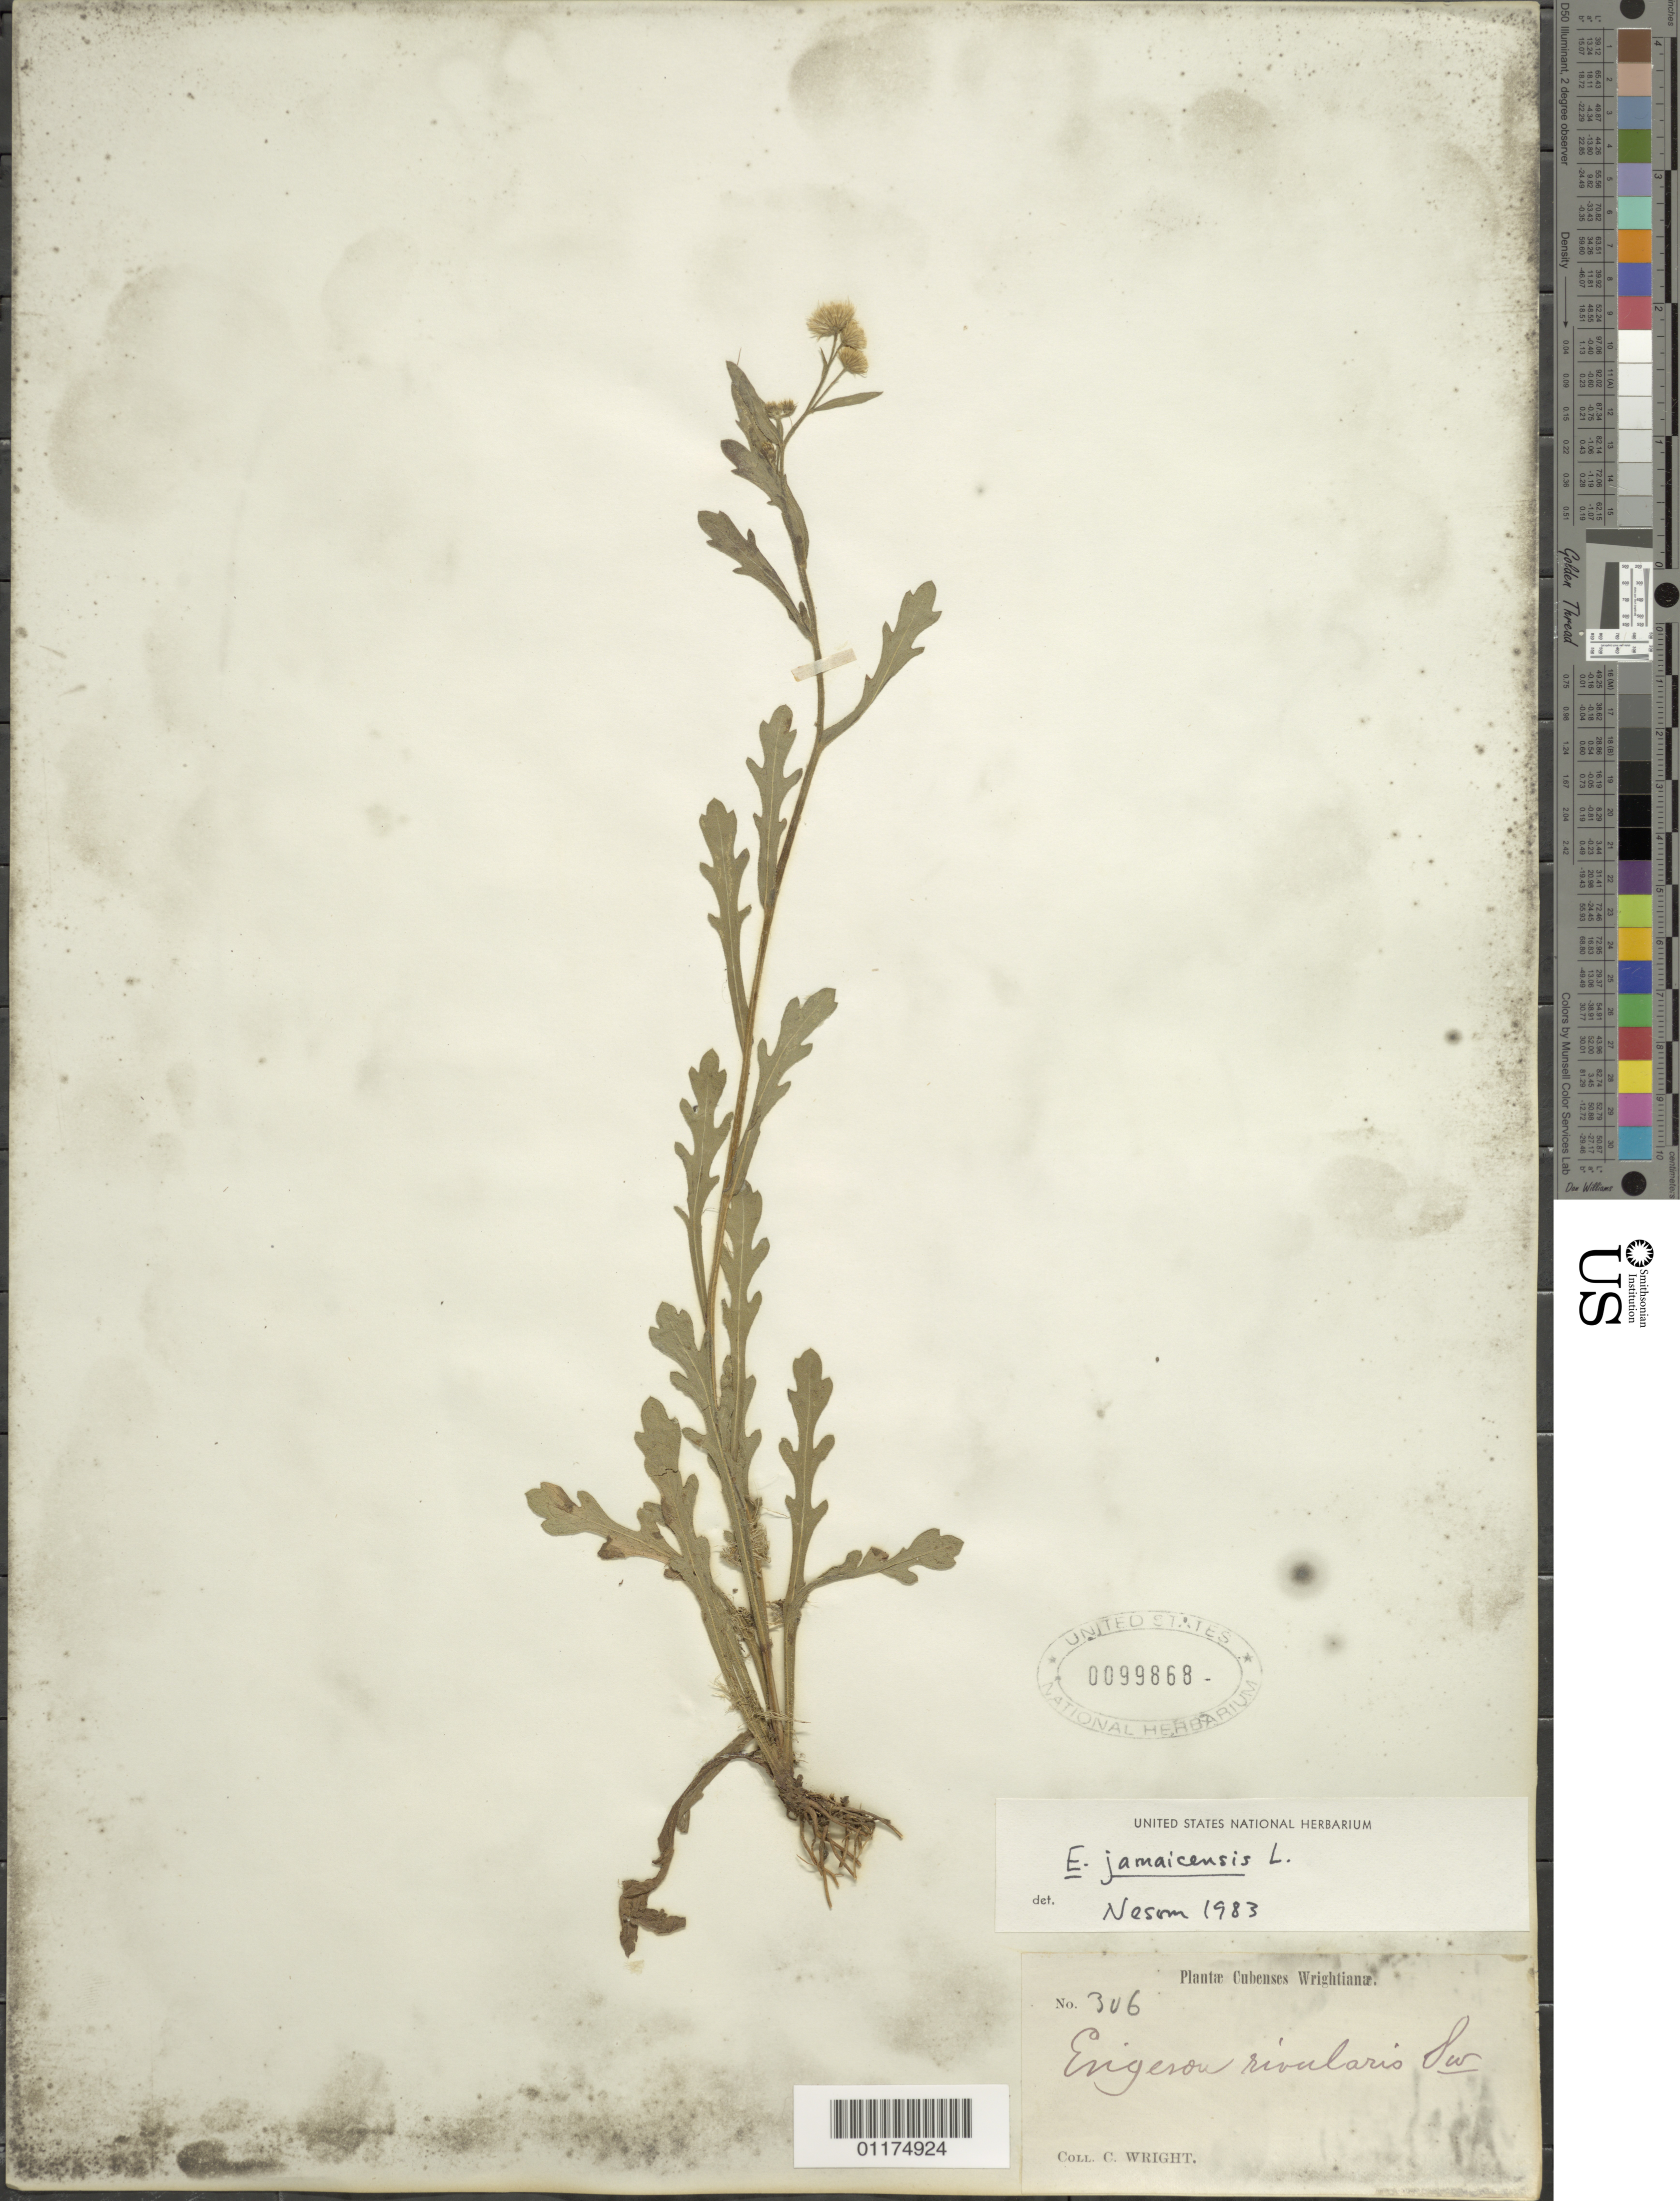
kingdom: Plantae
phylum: Tracheophyta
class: Magnoliopsida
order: Asterales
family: Asteraceae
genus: Erigeron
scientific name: Erigeron jamaicensis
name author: L.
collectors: C. Wright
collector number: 306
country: Cuba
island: Cuba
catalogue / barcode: US 99868